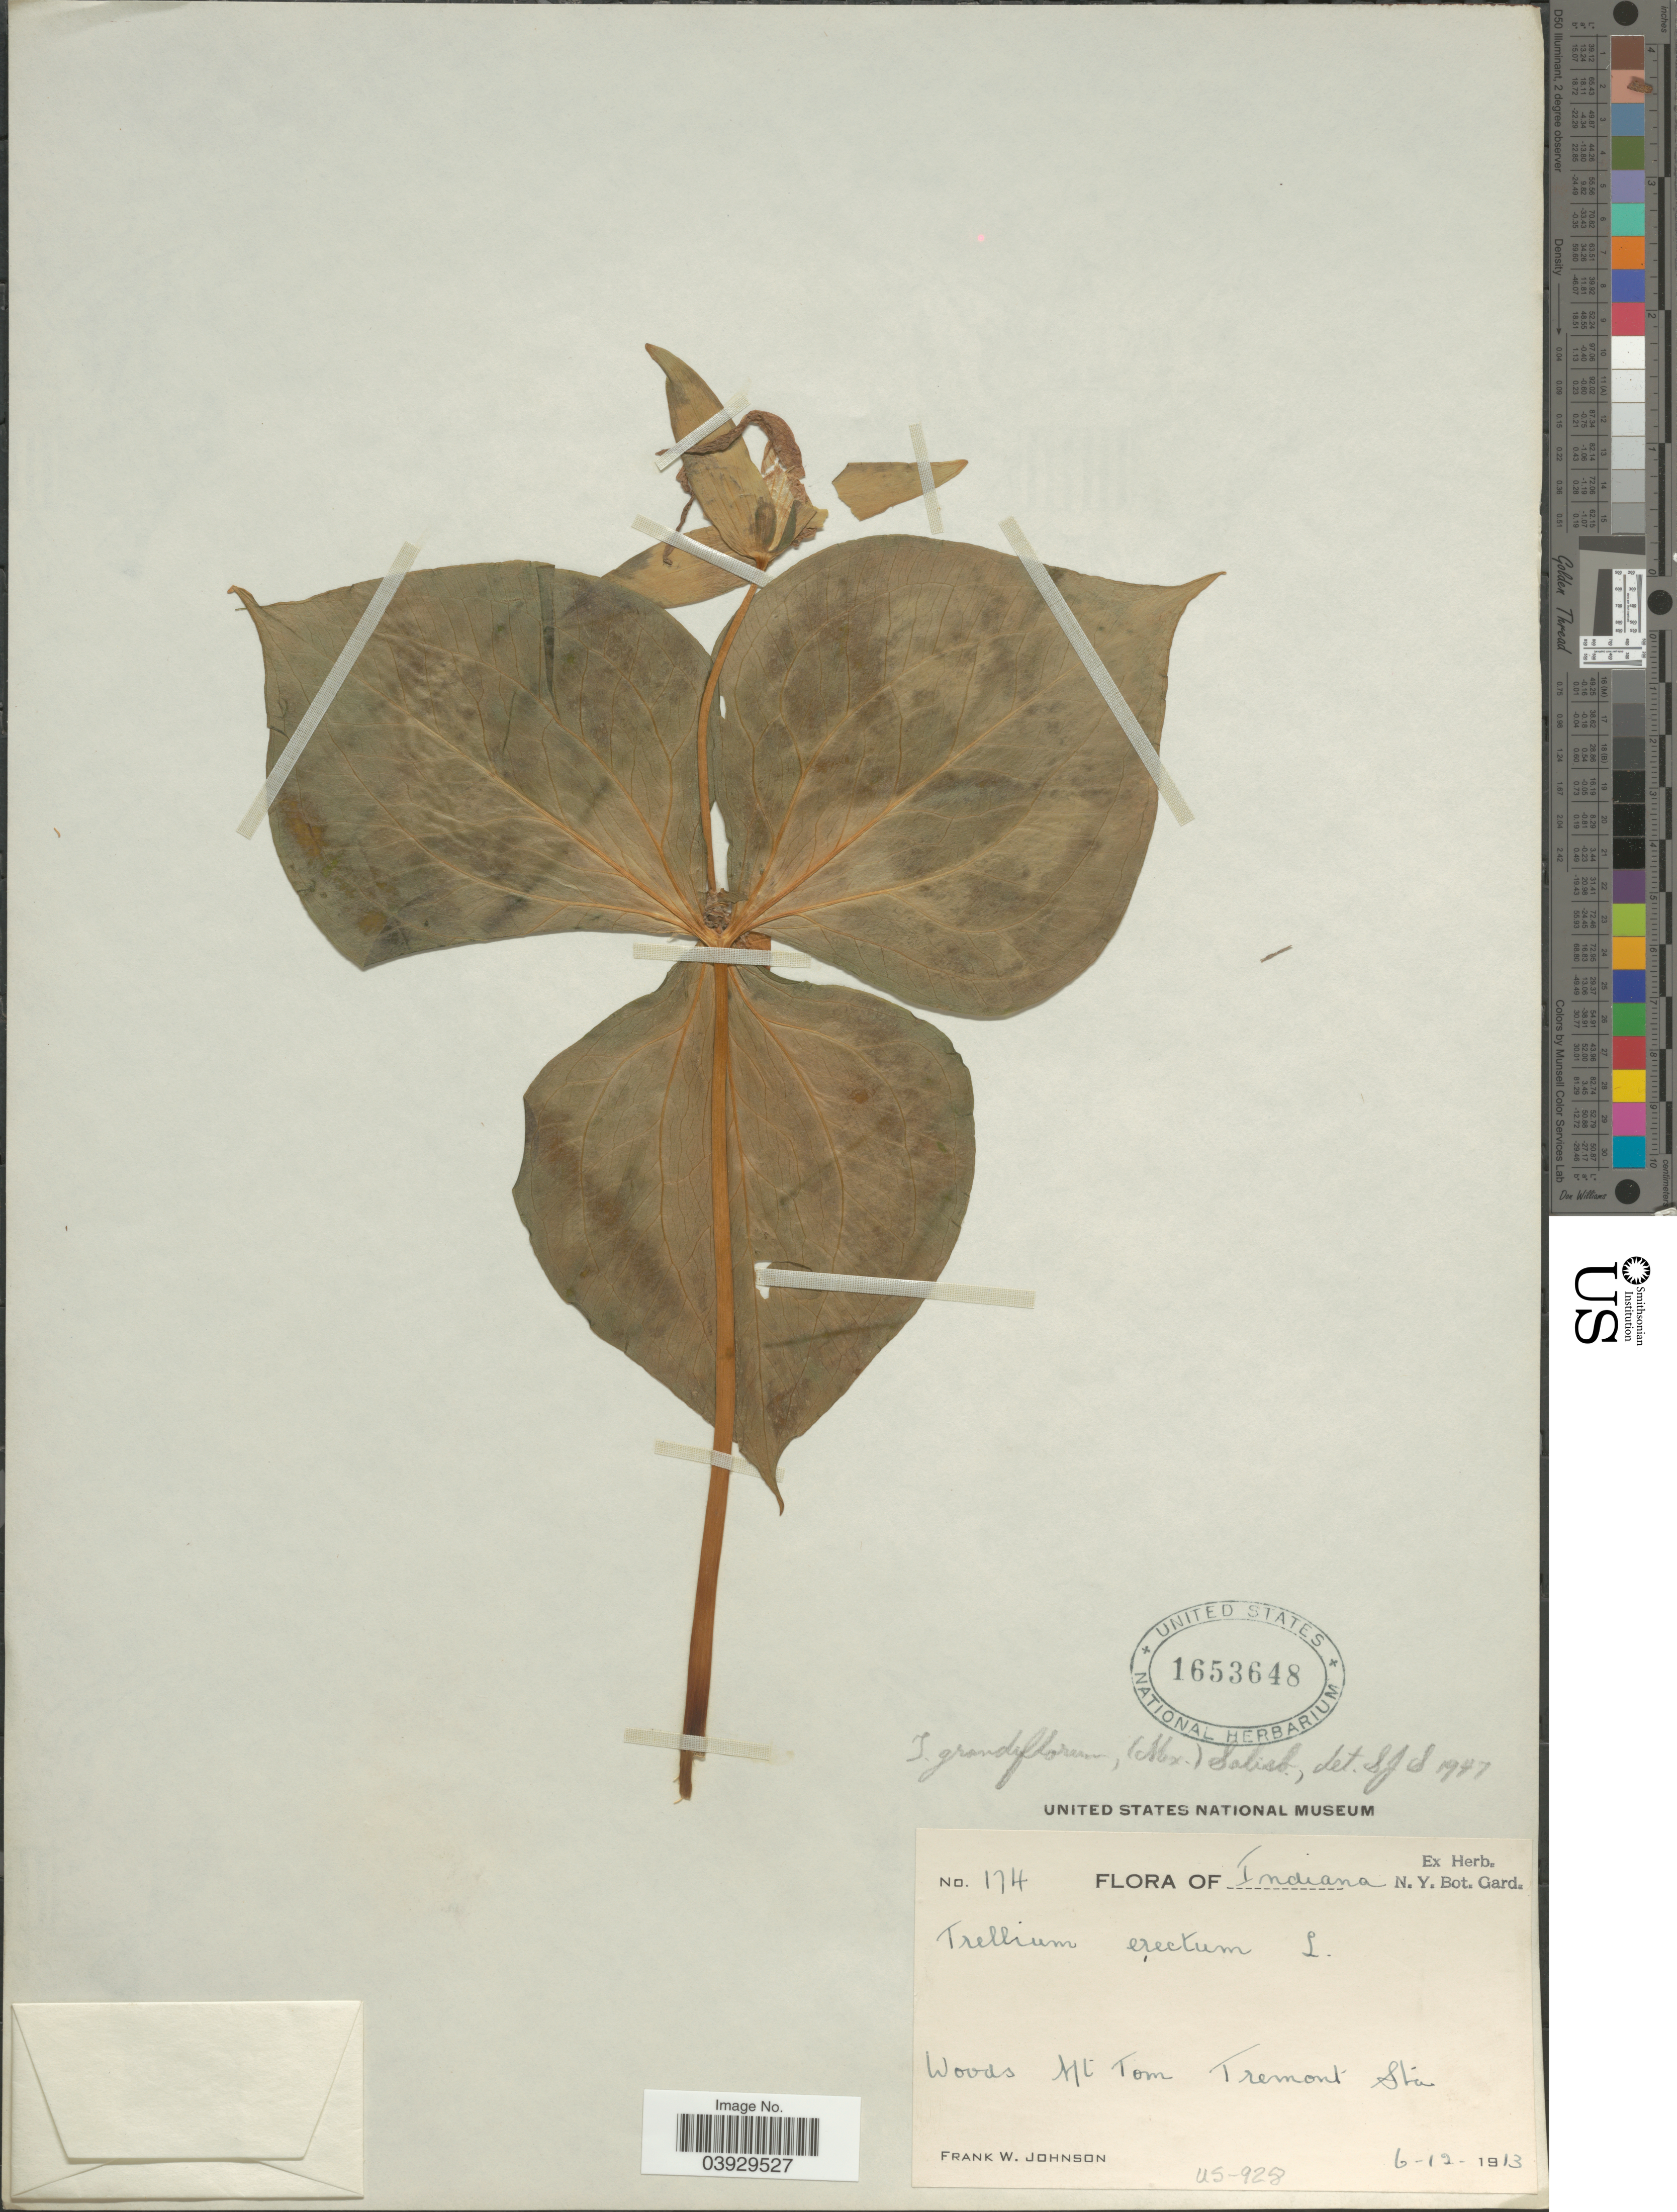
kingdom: Plantae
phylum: Tracheophyta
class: Liliopsida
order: Liliales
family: Melanthiaceae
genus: Trillium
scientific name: Trillium grandiflorum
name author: (Michx.) Salisb.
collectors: F. W. Johnson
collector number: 174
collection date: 1913-06-12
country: United States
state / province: Indiana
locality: Woods Mt Tom Tremont Sta.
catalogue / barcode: US 1653648